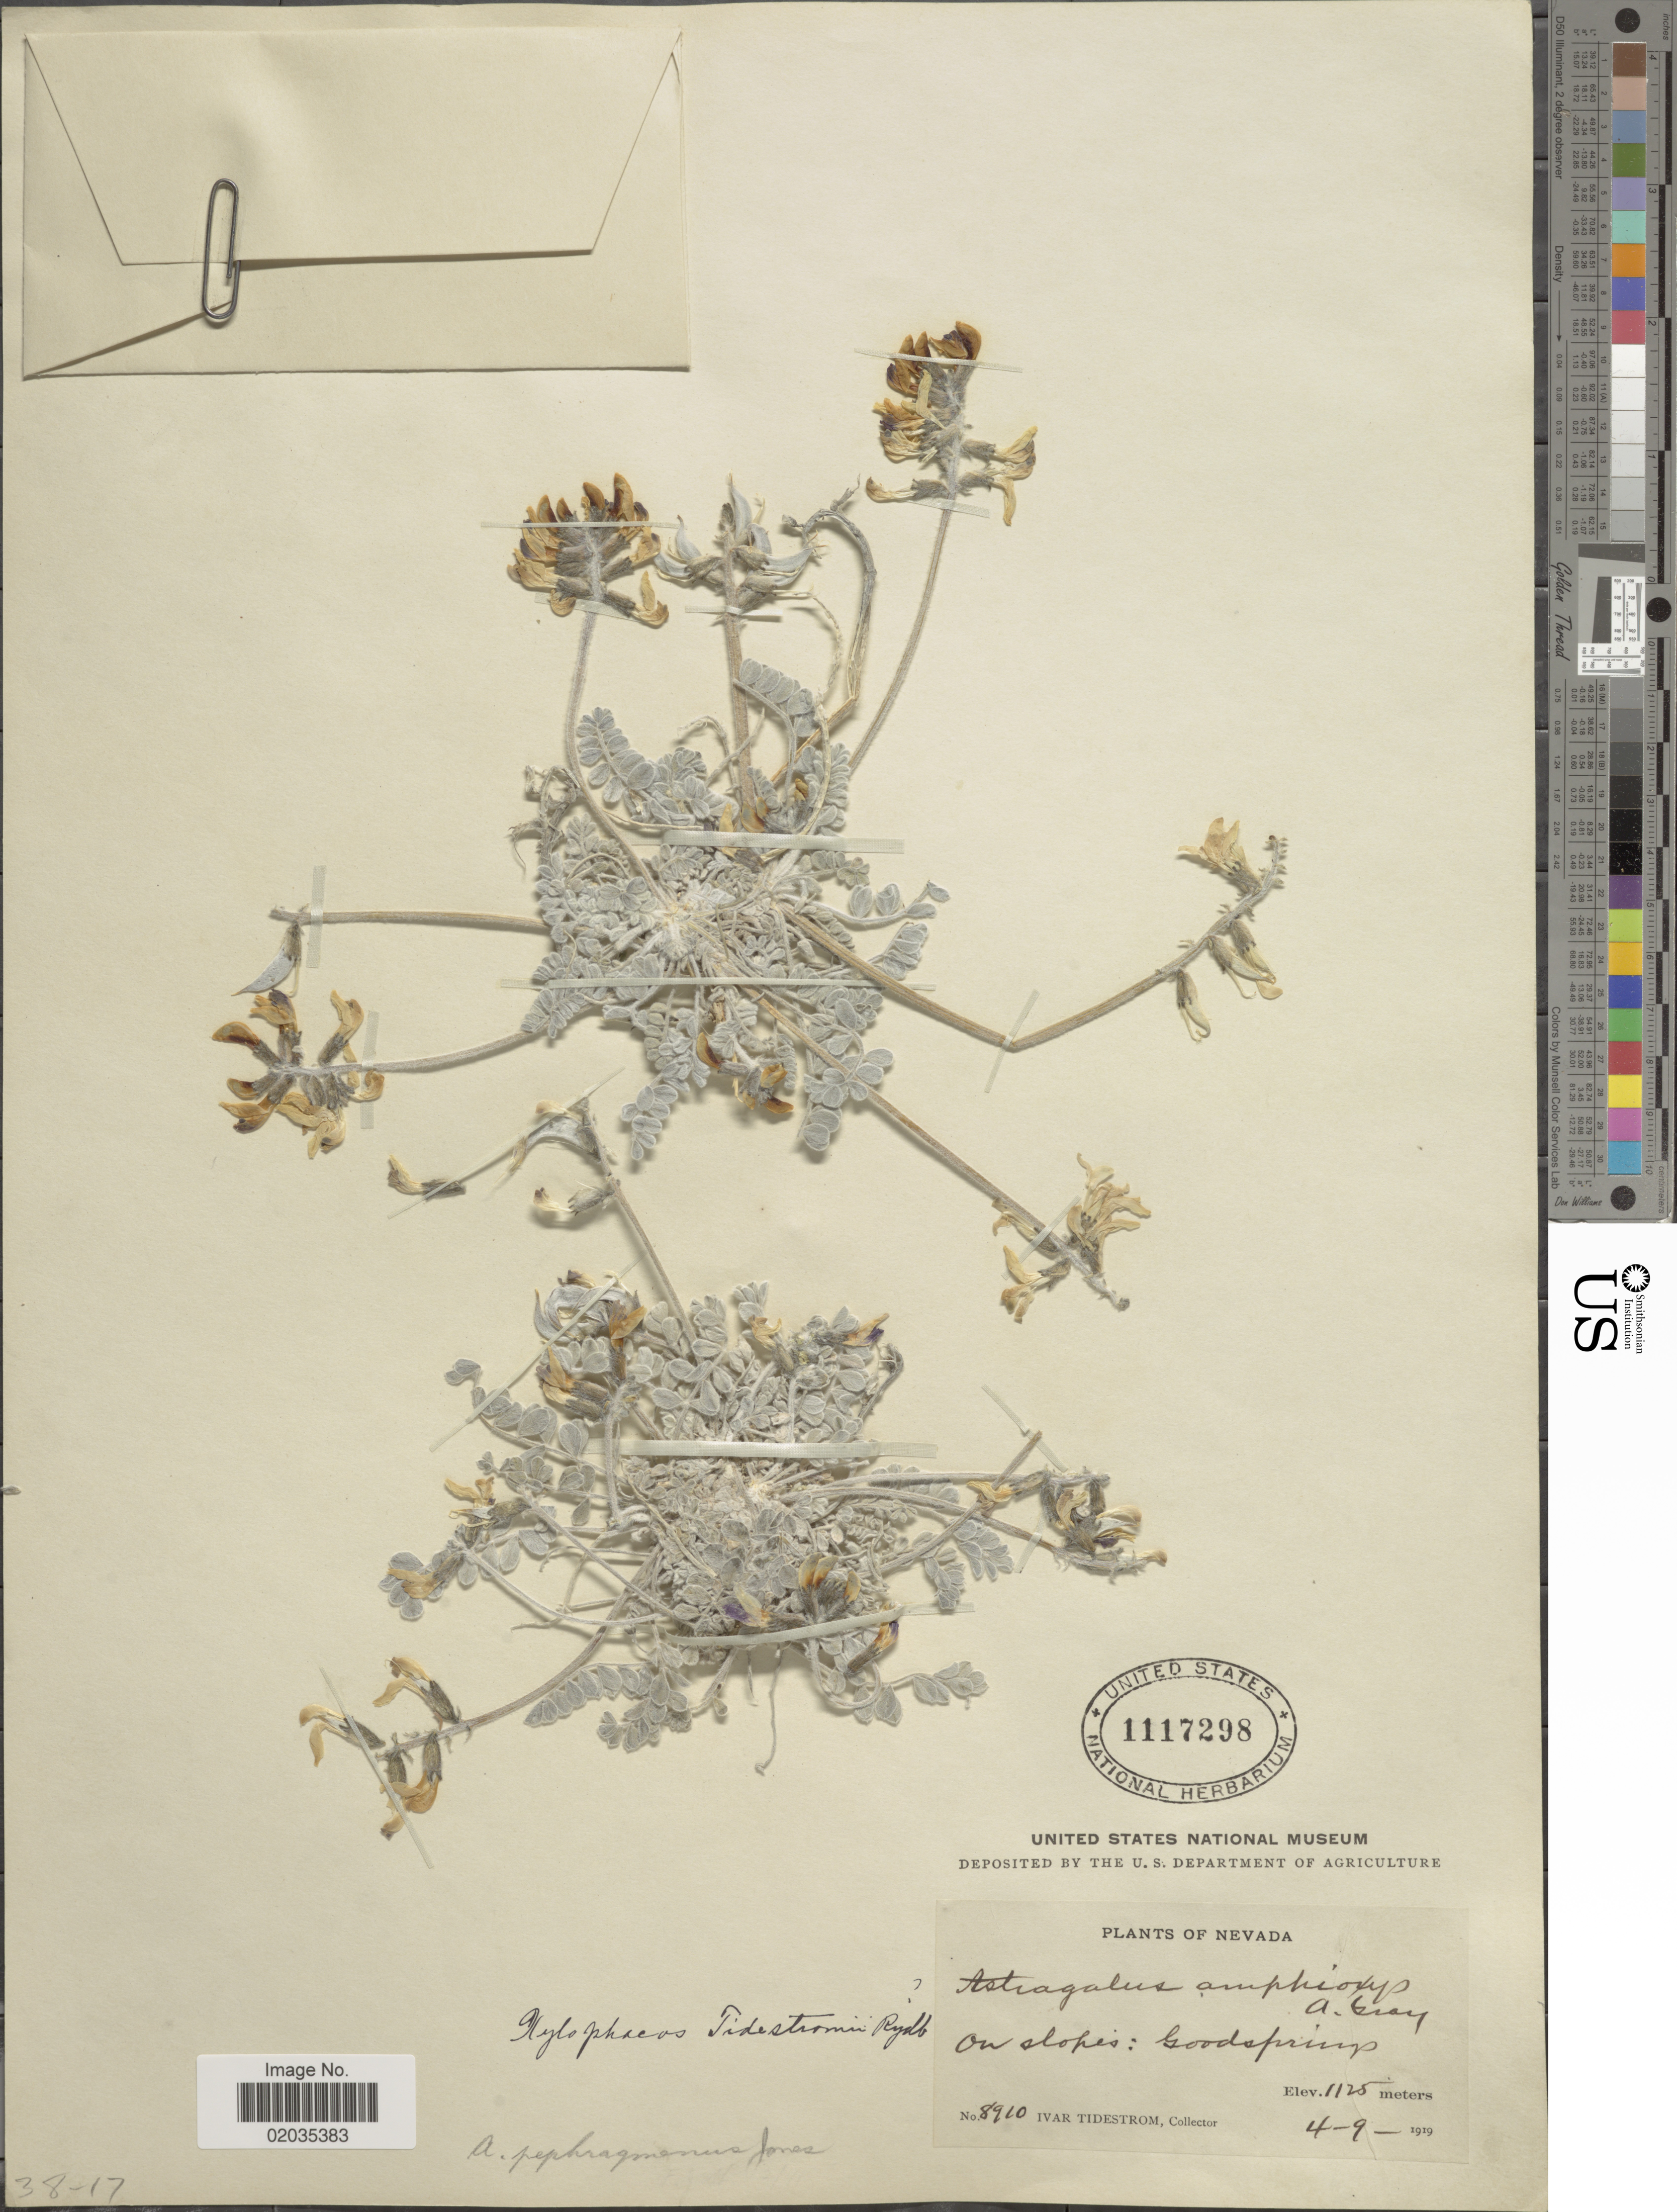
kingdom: Plantae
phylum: Tracheophyta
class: Magnoliopsida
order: Fabales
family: Fabaceae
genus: Astragalus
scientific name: Astragalus tidestromii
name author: (Rydb.) Clokey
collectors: I. F. Tidestrom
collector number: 9810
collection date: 1919-04-09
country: United States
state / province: Nevada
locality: Goodsprings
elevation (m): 1125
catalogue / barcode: US 1117298